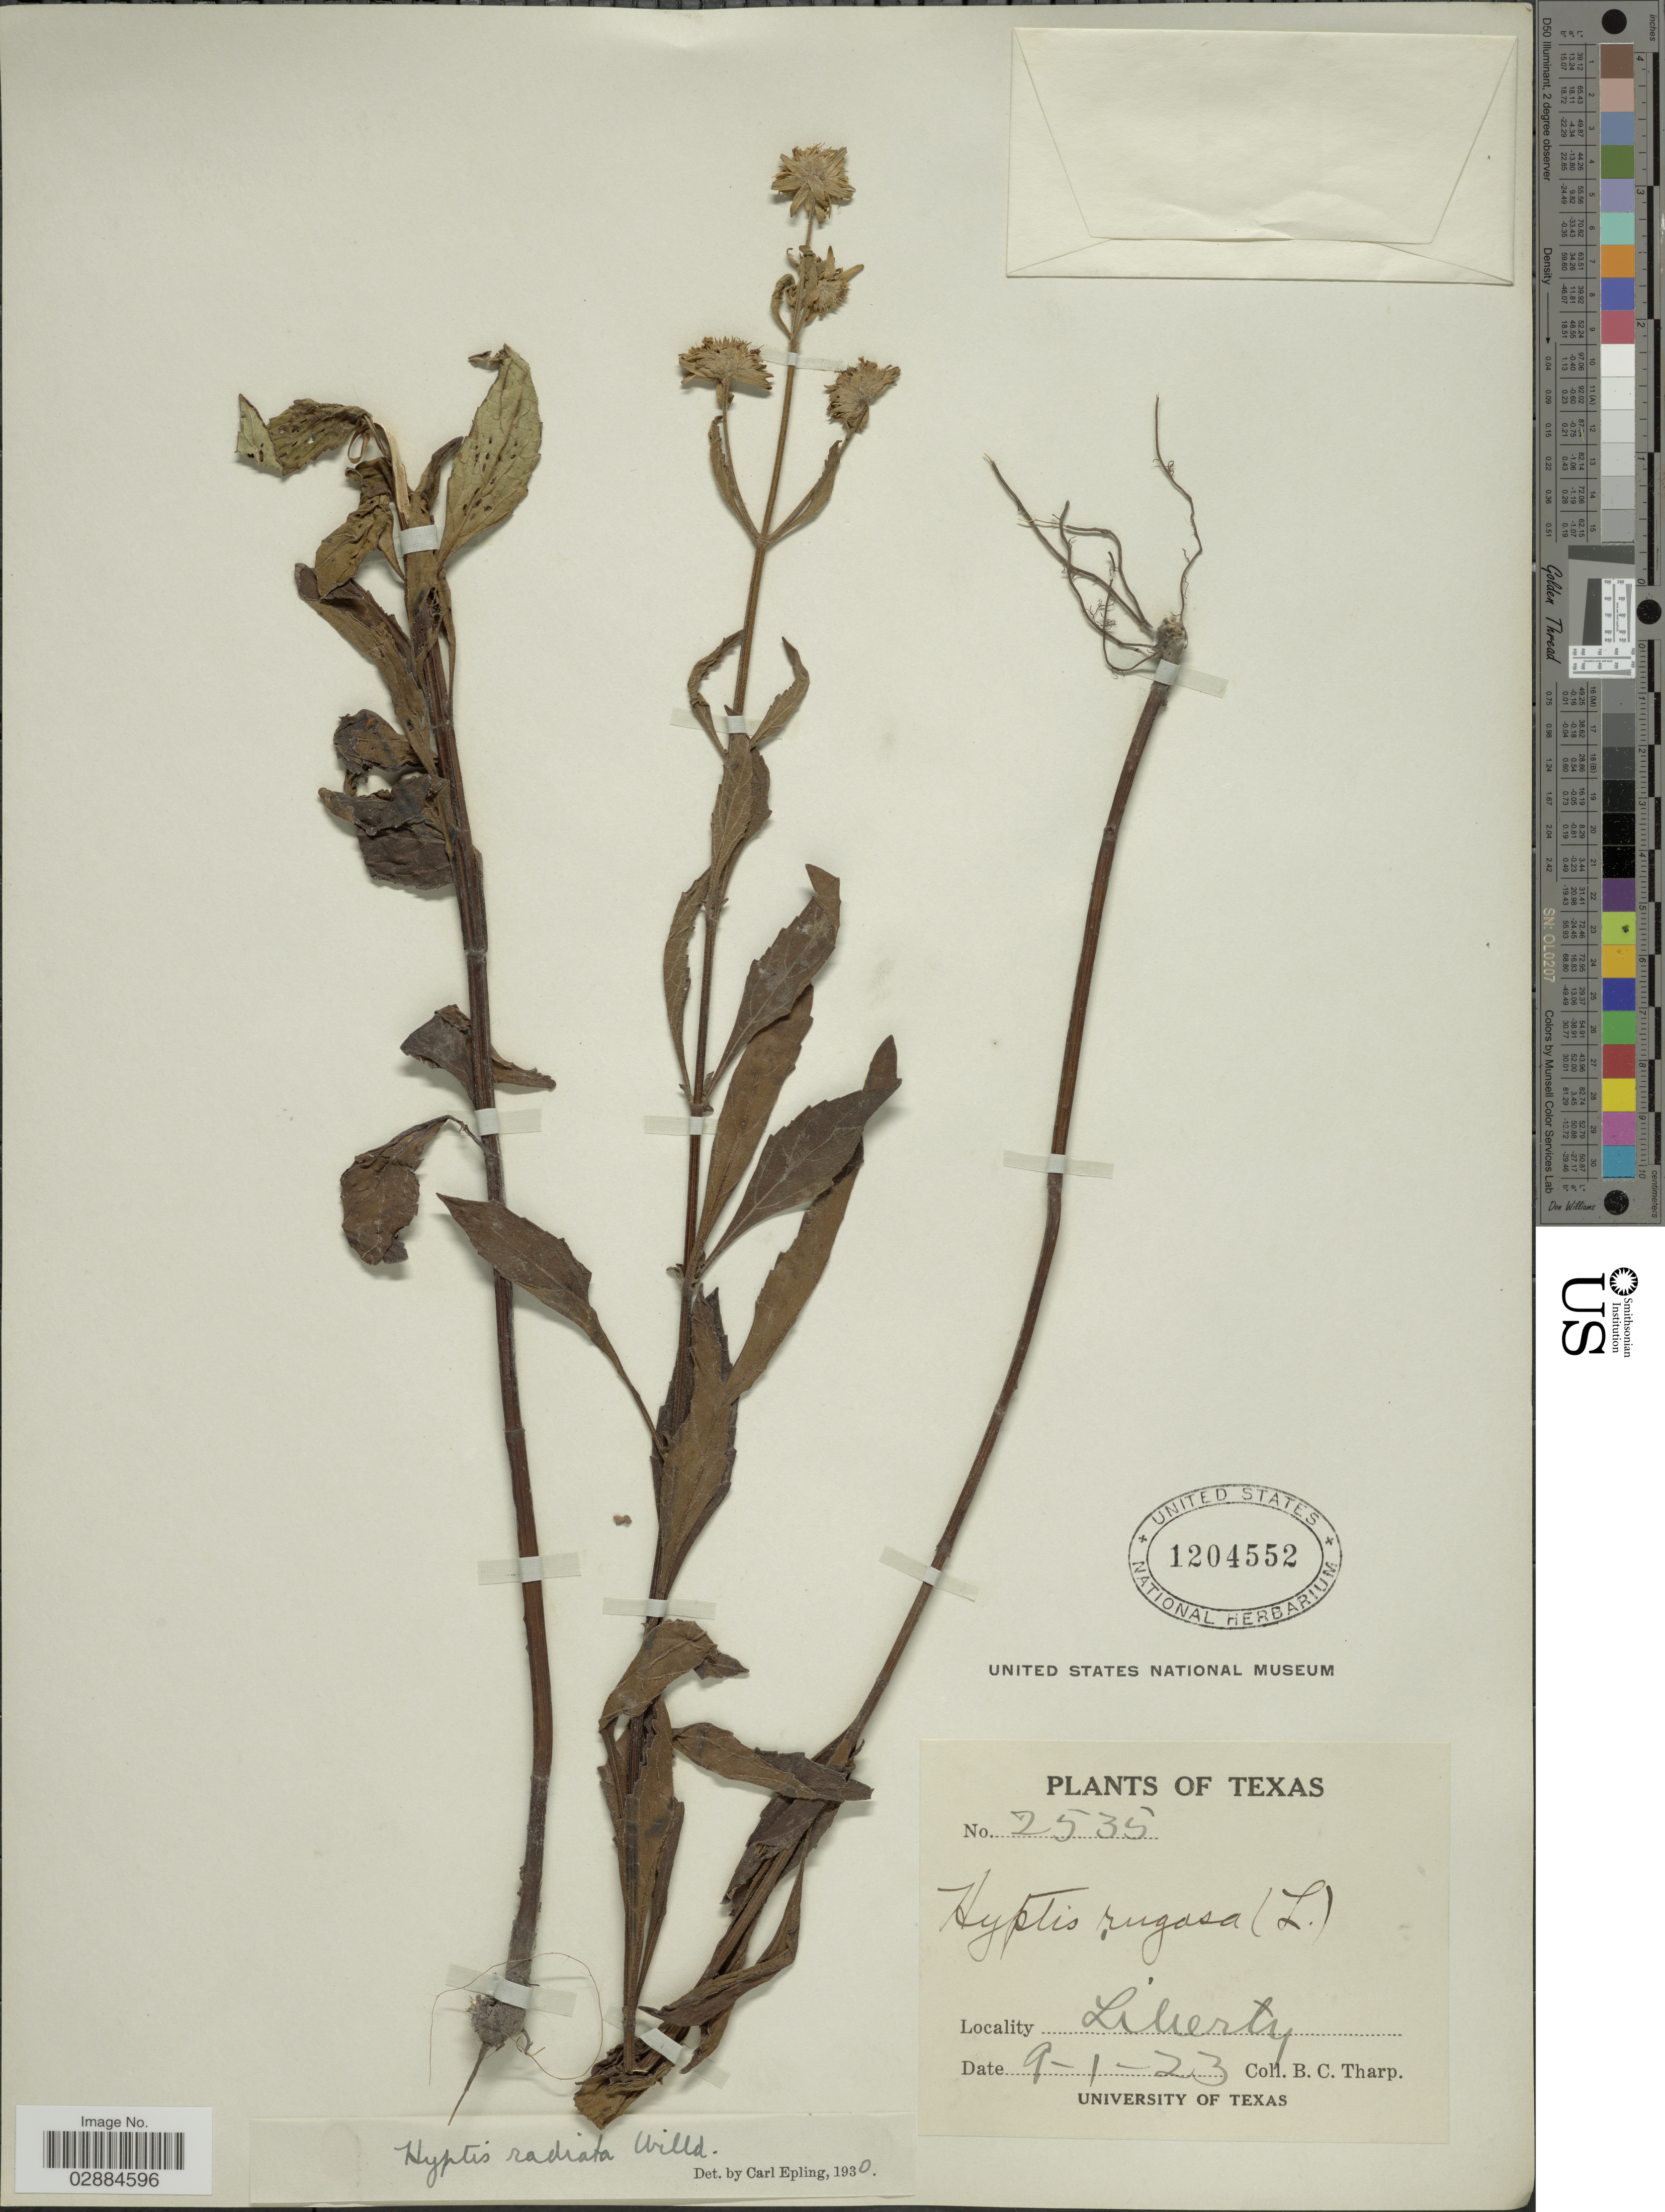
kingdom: Plantae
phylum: Tracheophyta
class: Magnoliopsida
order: Lamiales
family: Lamiaceae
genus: Hyptis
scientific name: Hyptis radiata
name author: Kunth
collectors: B. C. Tharp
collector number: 2535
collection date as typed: Transcribed d/m/y: 1/9/23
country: United States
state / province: Texas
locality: Liberty.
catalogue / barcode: US 1204552